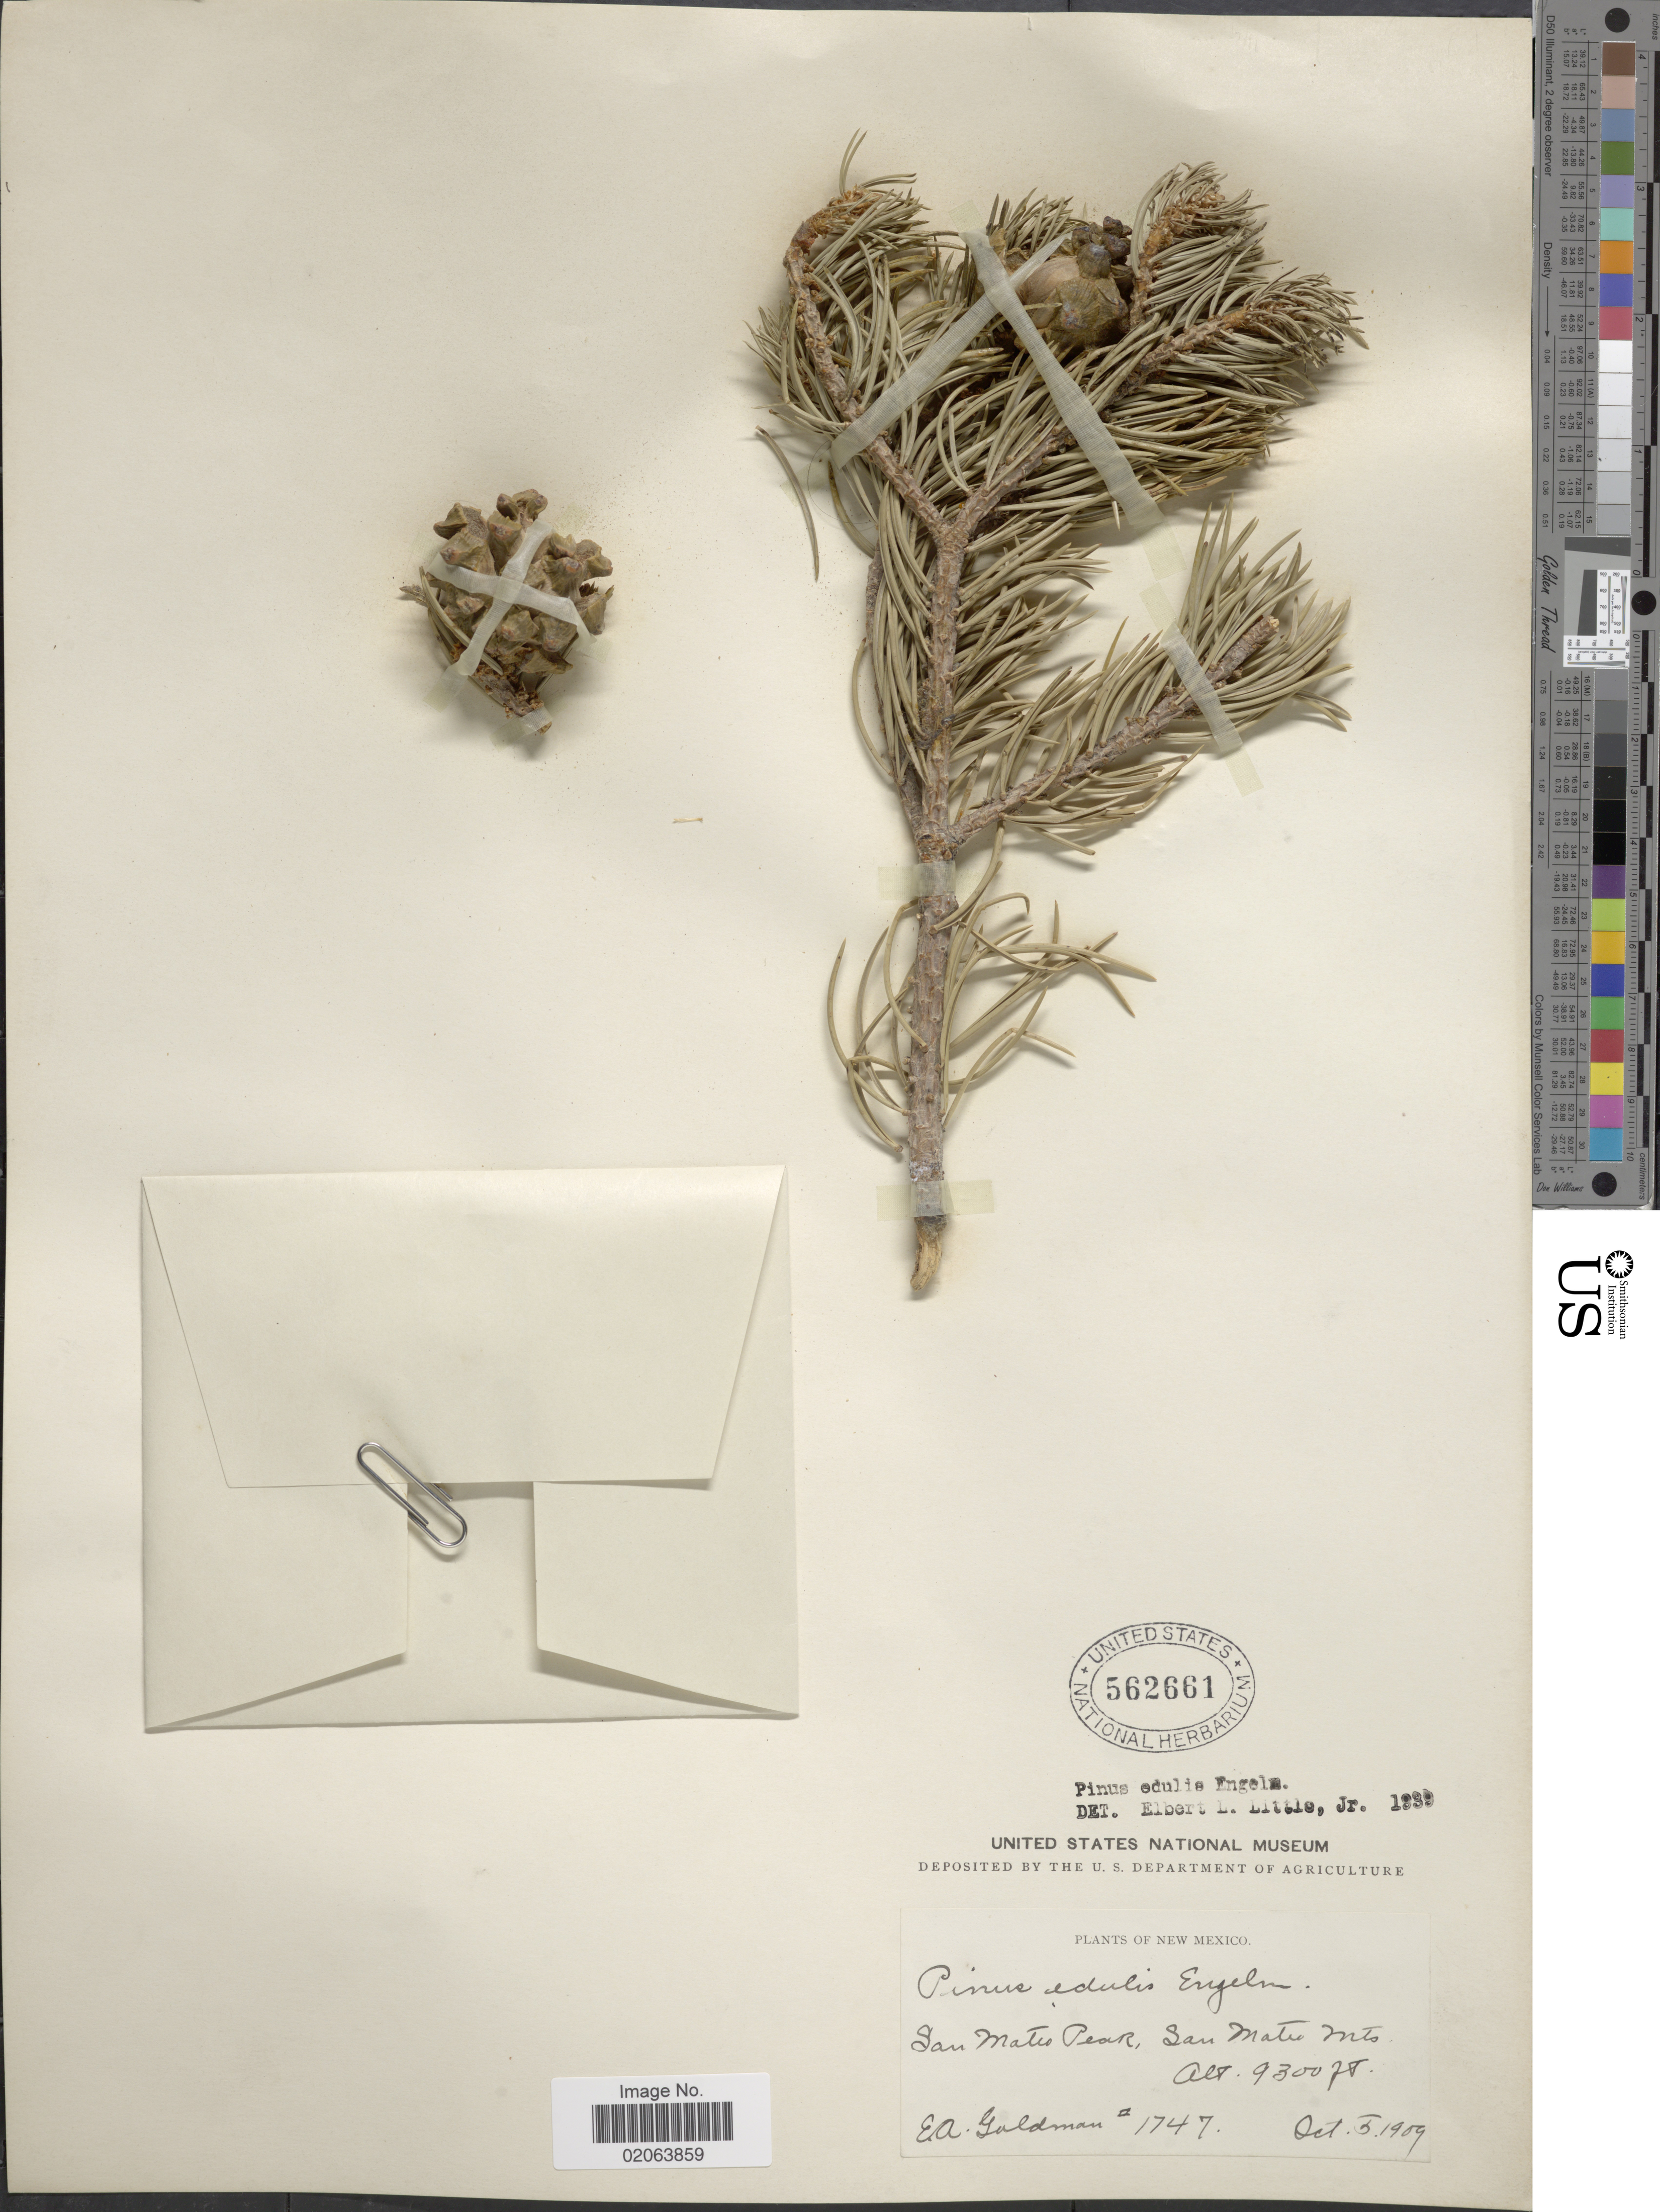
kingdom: Plantae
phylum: Tracheophyta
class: Pinopsida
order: Pinales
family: Pinaceae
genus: Pinus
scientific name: Pinus edulis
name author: Engelm.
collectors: E. A. Goldman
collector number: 1747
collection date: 1909-10-05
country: United States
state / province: New Mexico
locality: San Mateo Peak, San Mateo Mts.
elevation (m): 2835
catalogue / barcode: US 562661